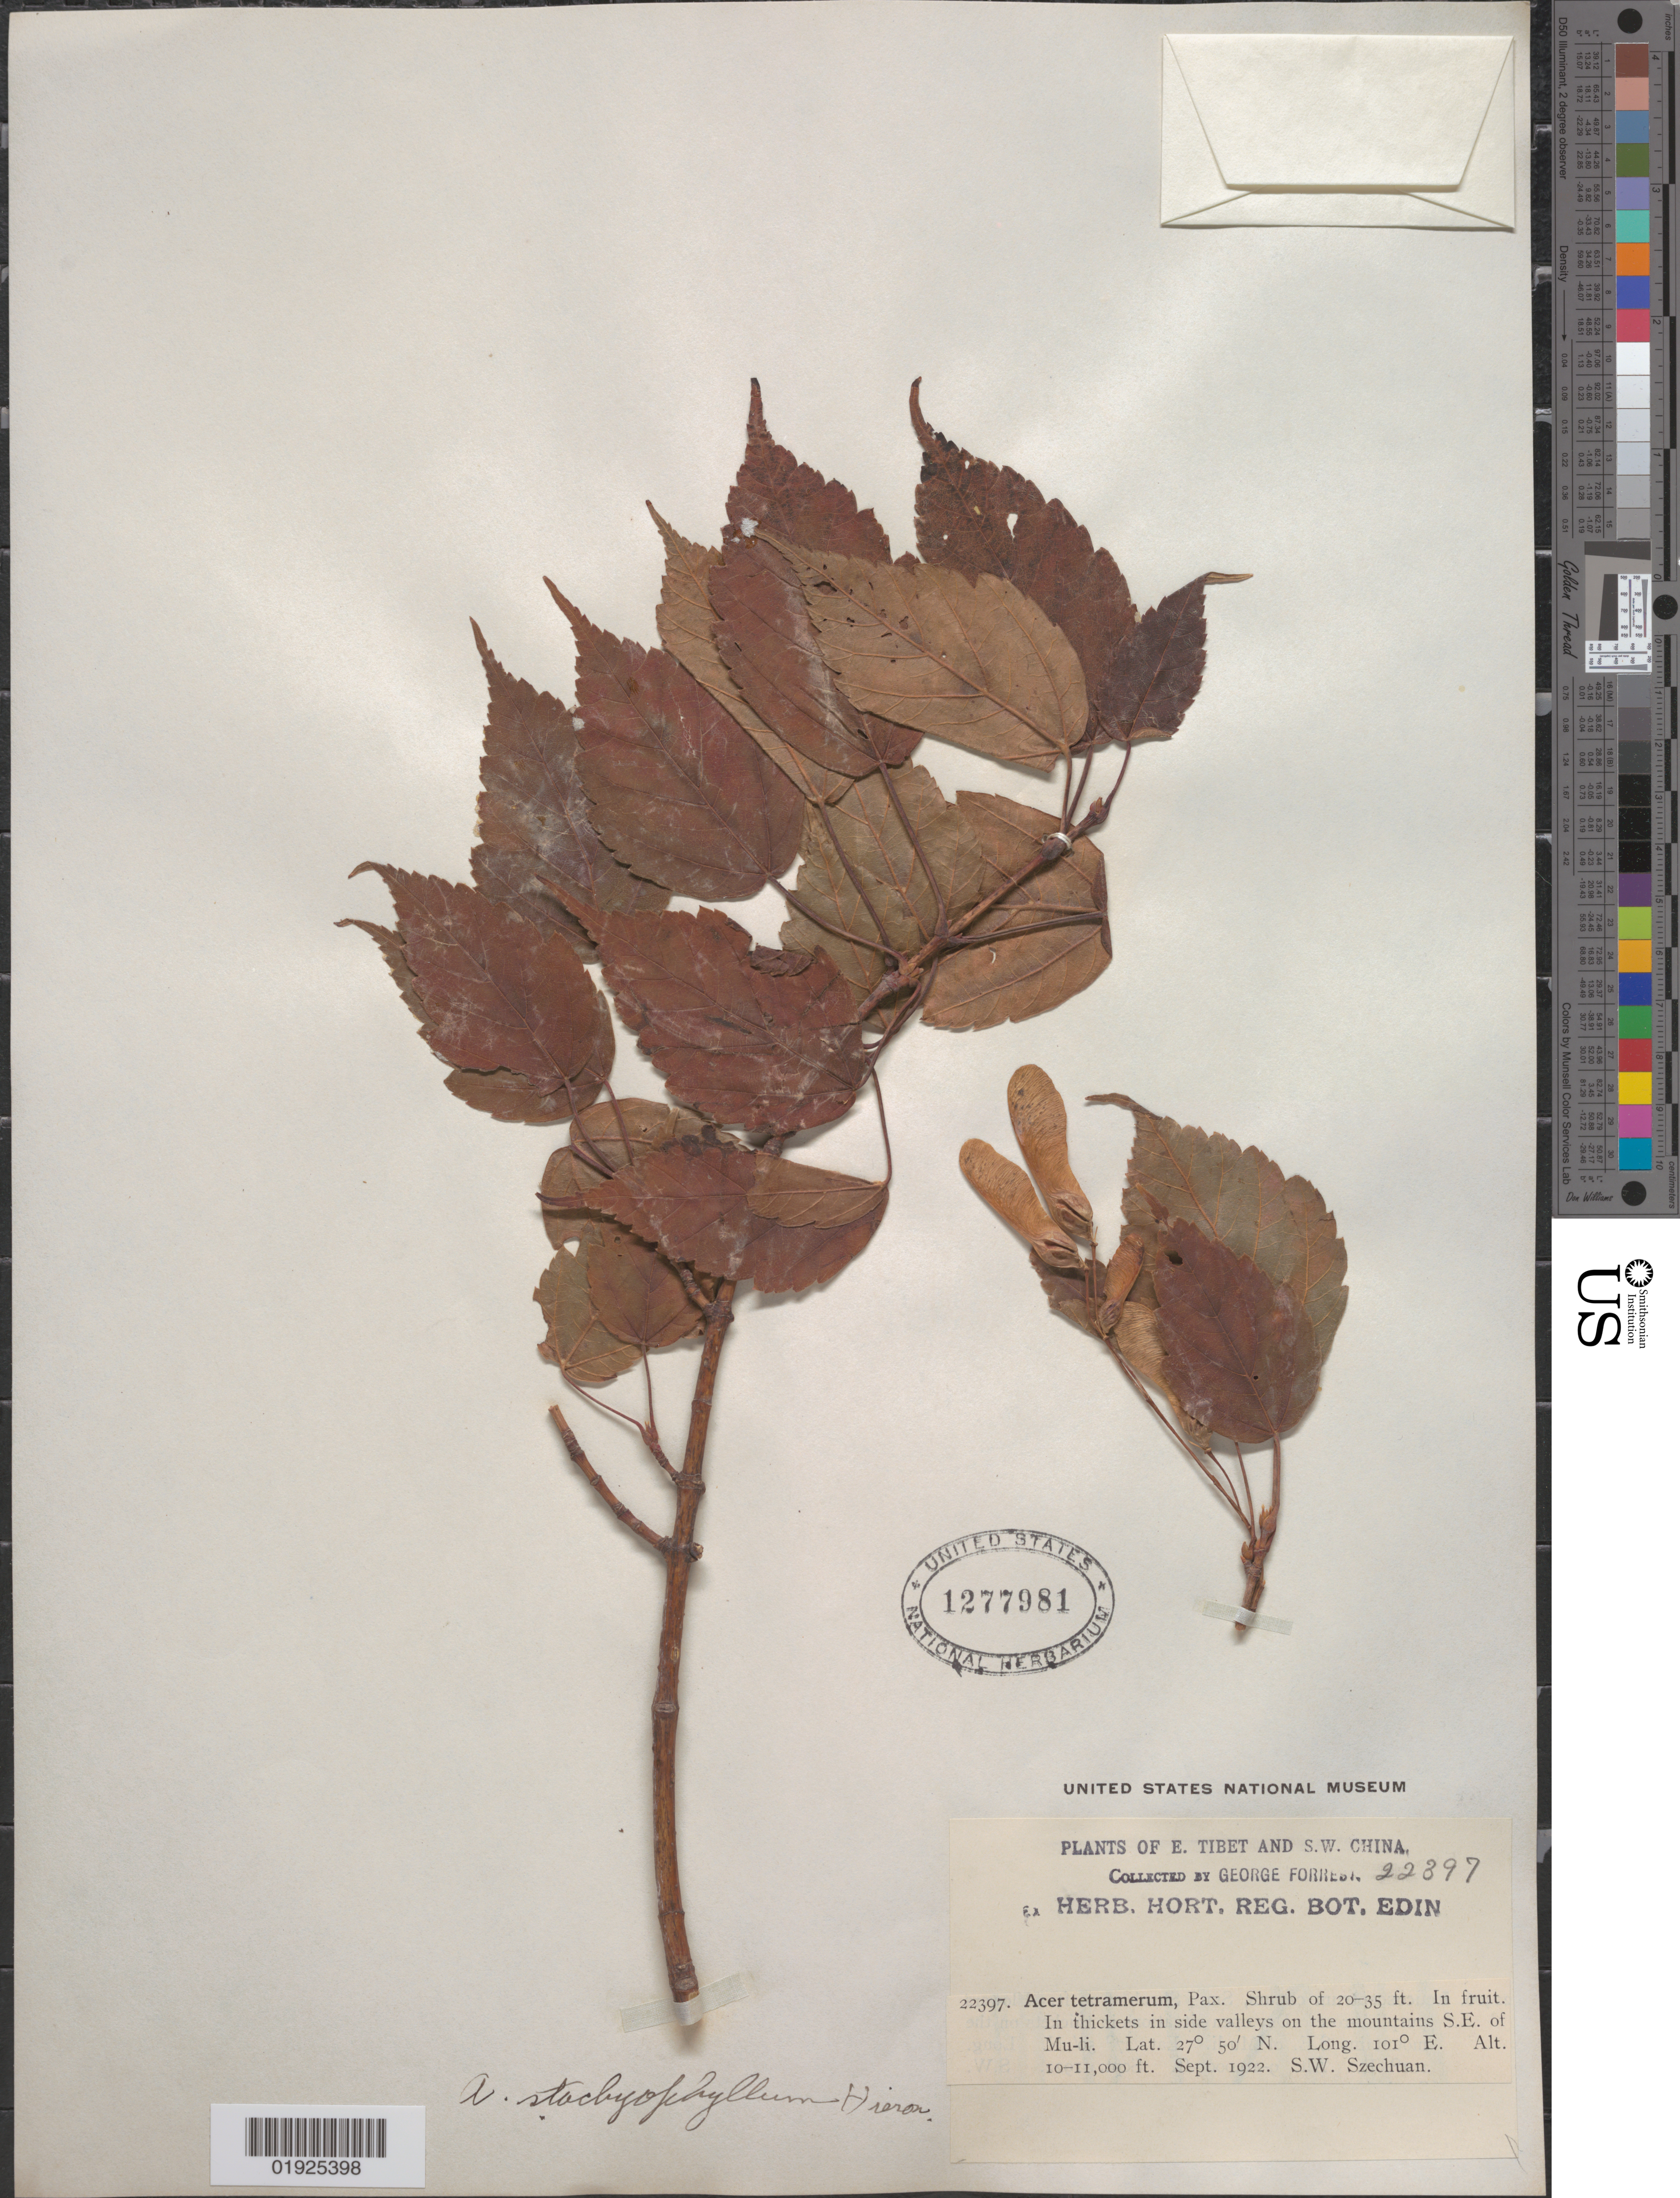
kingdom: Plantae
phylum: Tracheophyta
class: Magnoliopsida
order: Sapindales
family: Sapindaceae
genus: Acer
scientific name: Acer stachyophyllum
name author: Hiern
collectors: G. Forrest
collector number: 22397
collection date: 1922-09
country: China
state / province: Sichuan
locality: SW Szechuan [Sichuan]. Mountains SE of Mu-li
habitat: In thickets in side valleys on the mountains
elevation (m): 3048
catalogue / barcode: US 1277981